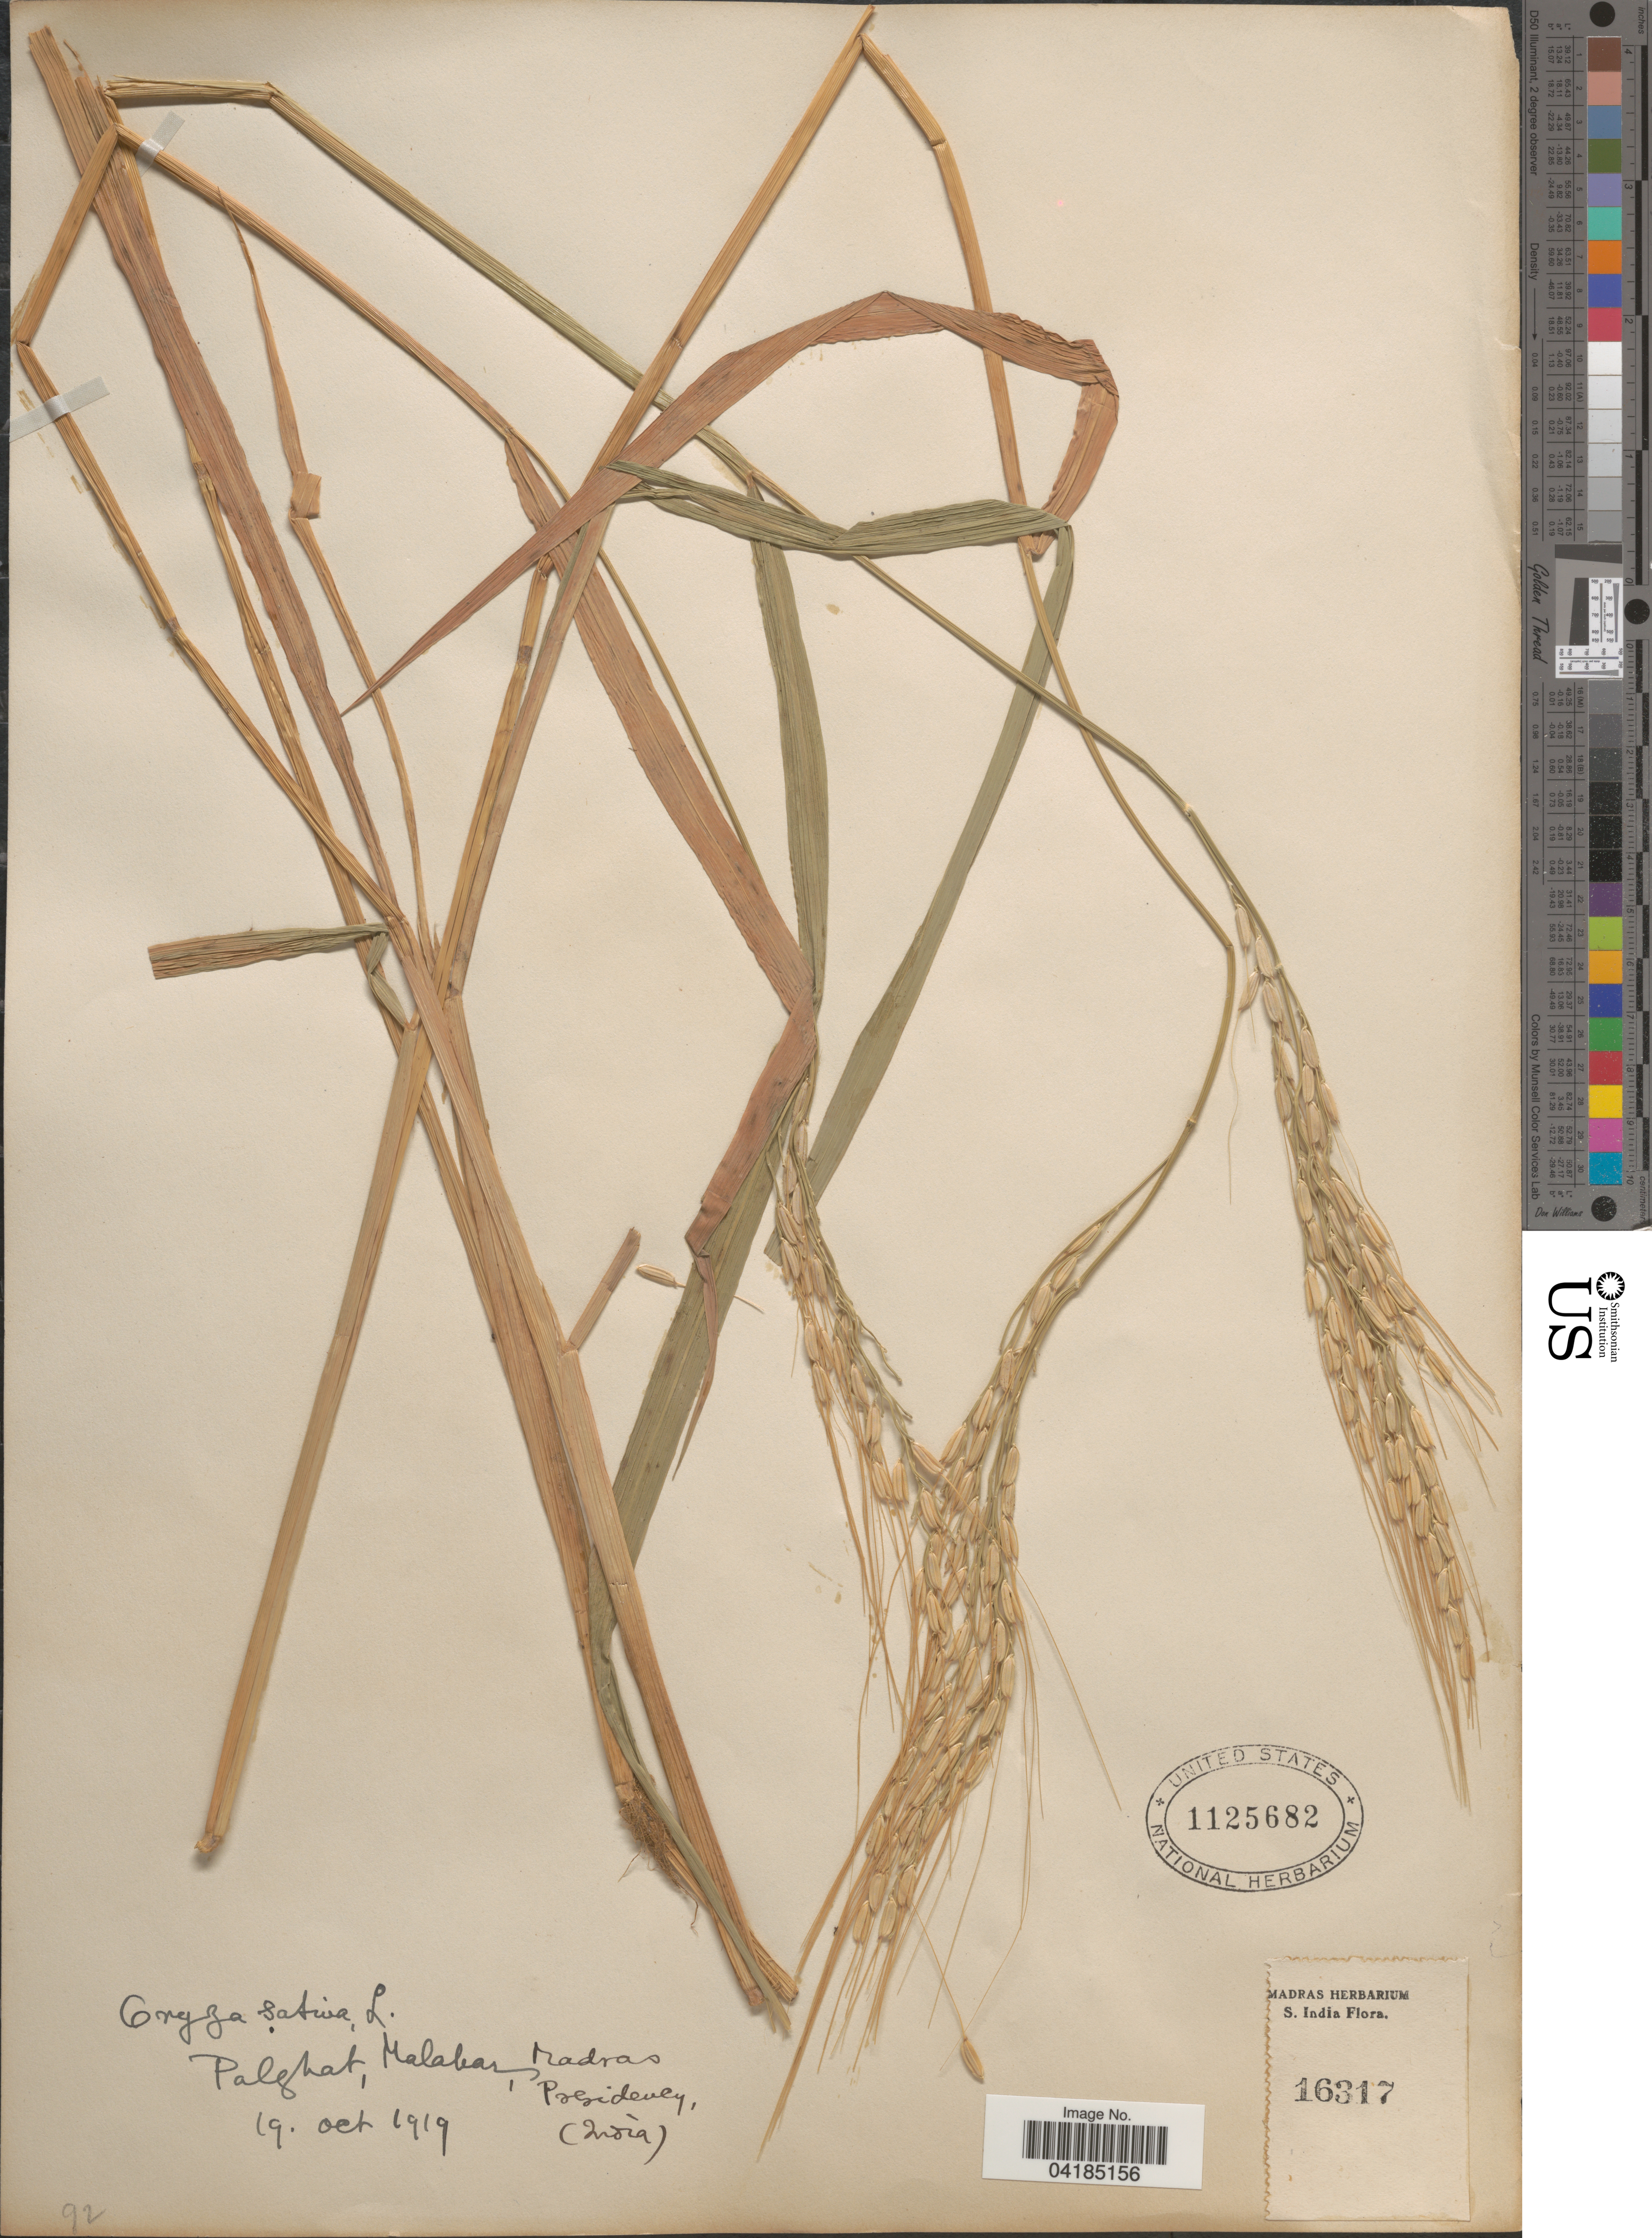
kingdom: Plantae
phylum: Tracheophyta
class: Liliopsida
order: Poales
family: Poaceae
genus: Oryza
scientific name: Oryza sativa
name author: L.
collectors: Ex herb. Madras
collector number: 16317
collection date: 1919-10-19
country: India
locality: Palghat, Malabar, Madras Presidency. S. India.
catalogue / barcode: US 1125682